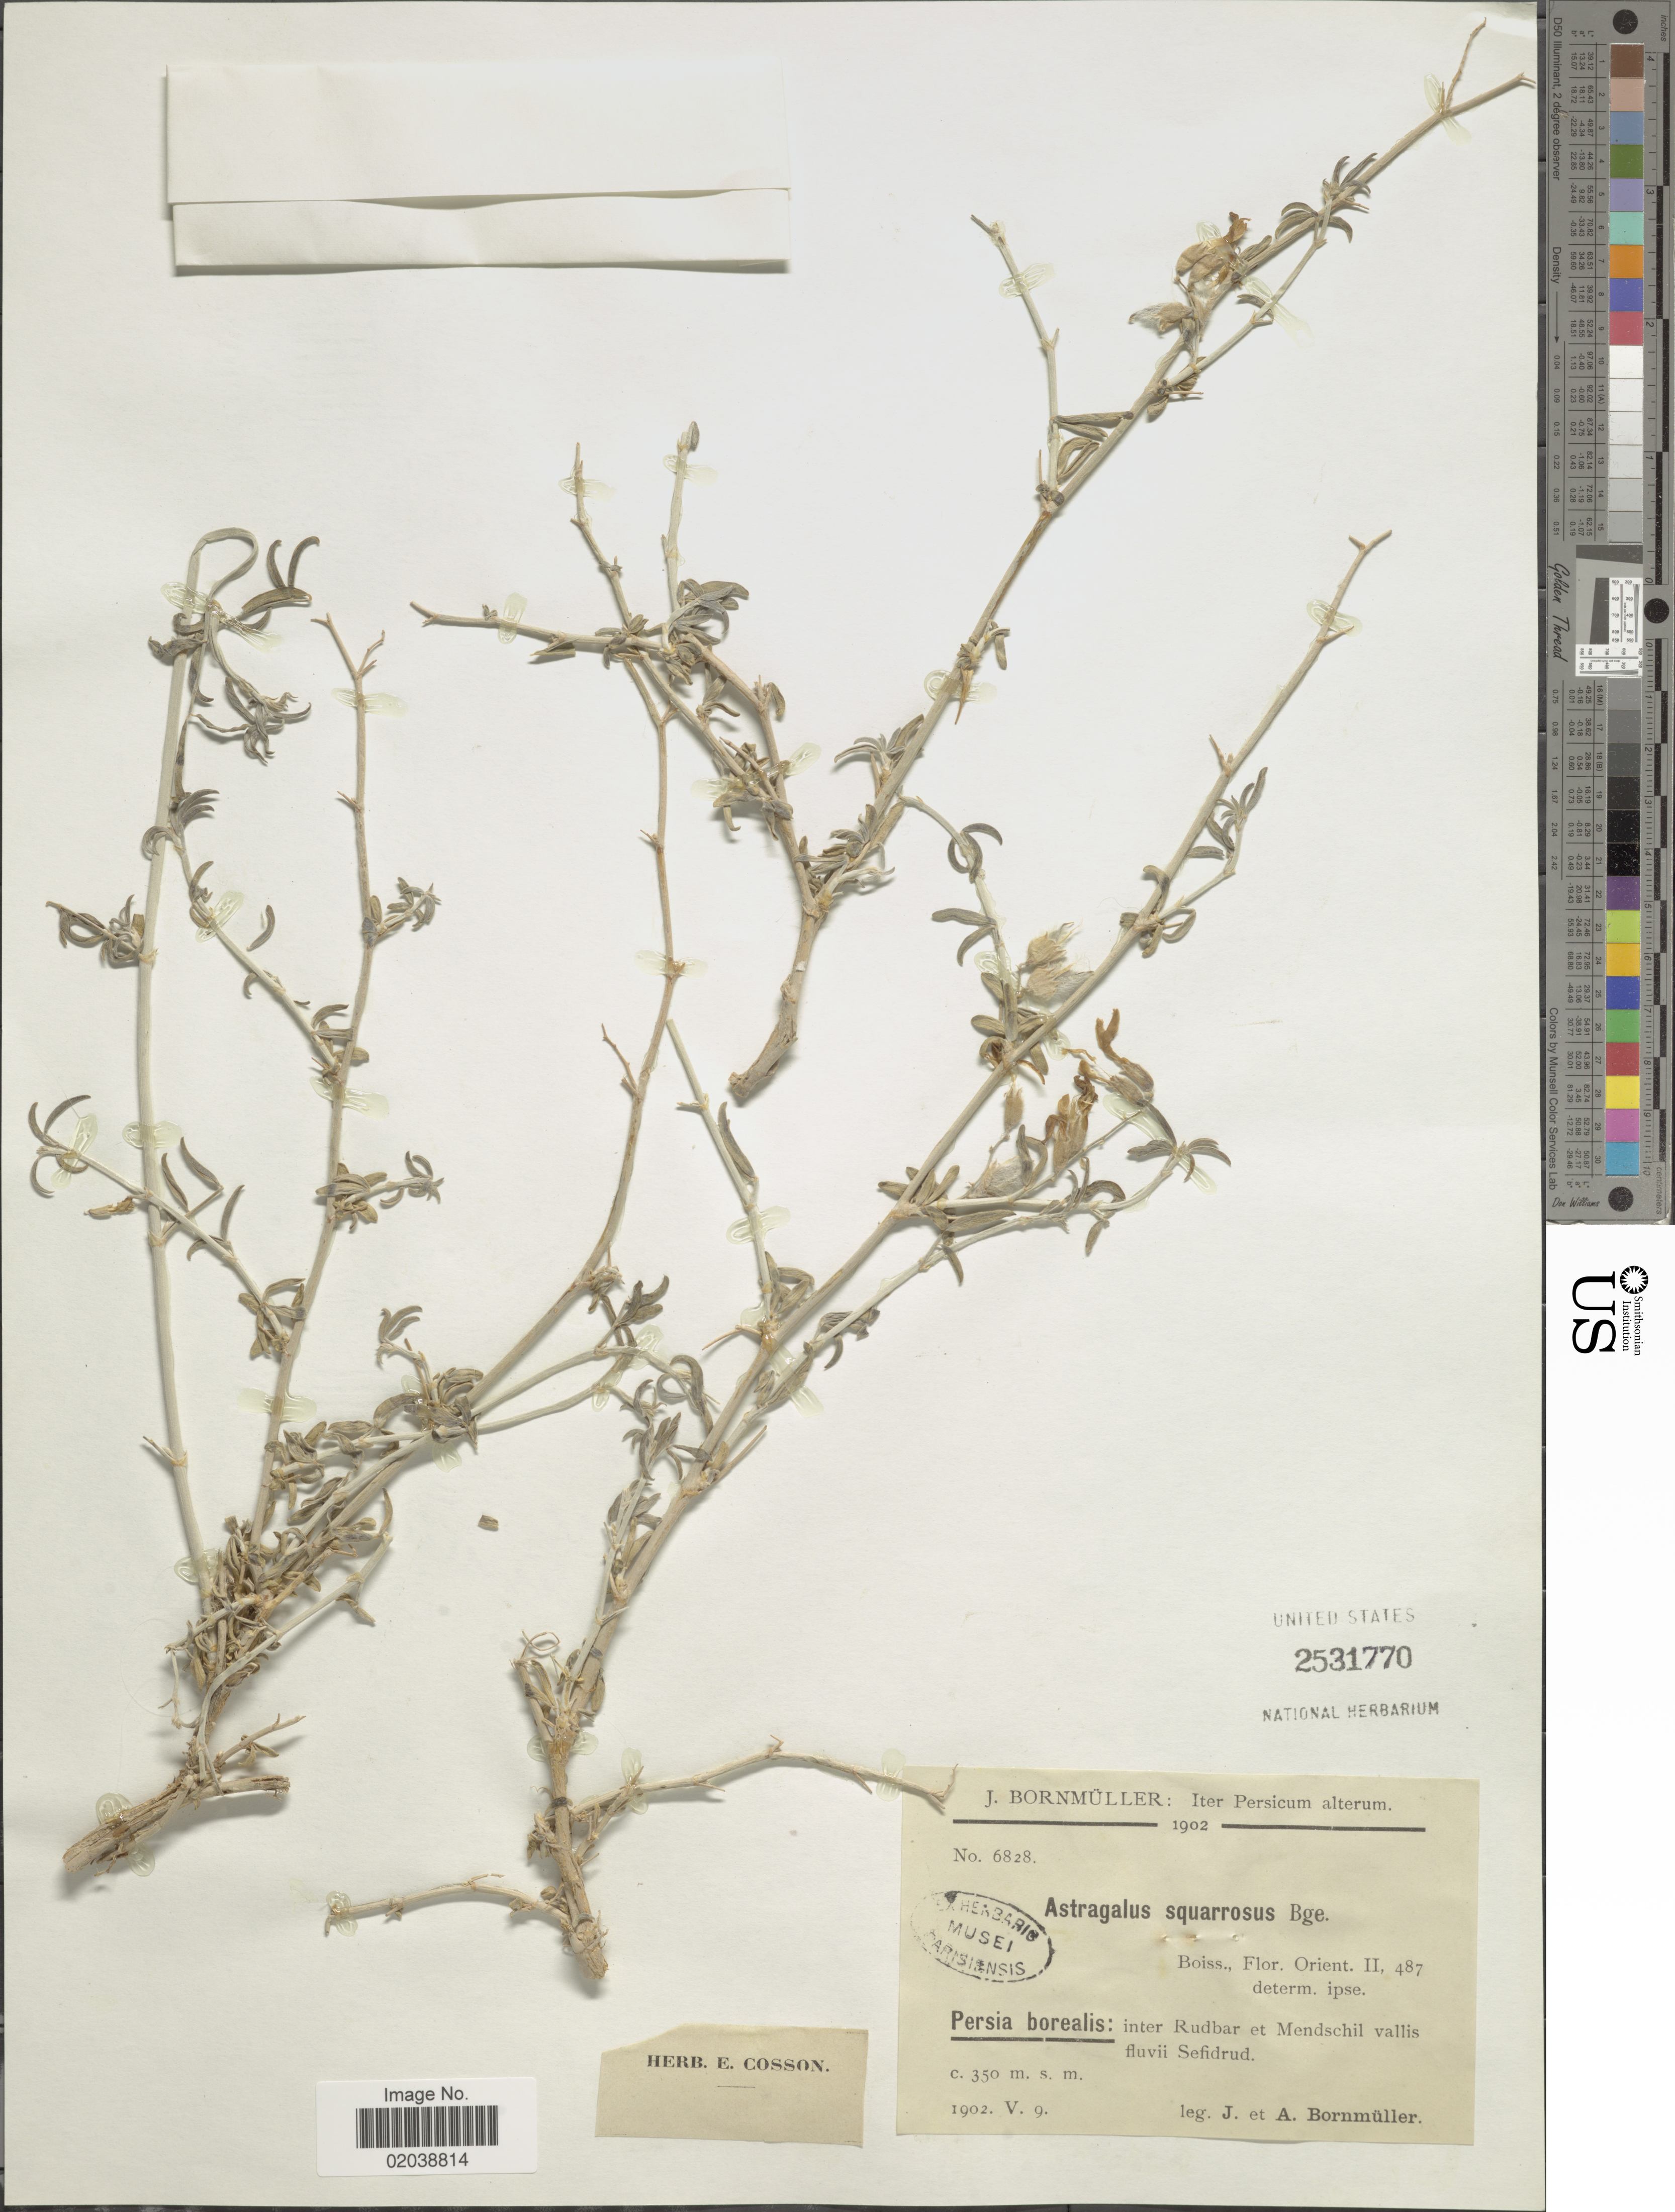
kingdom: Plantae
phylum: Tracheophyta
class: Magnoliopsida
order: Fabales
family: Fabaceae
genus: Astragalus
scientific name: Astragalus squarrosus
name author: Bunge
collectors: J. Bornmüller & A. Bornmüller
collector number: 6828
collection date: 1902-05-09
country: Iran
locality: Iter Persicum alterum, Persia borealis: inter Rudbar et Mendschil vallis fluvii Sefidrud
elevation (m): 350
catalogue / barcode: US 2531770